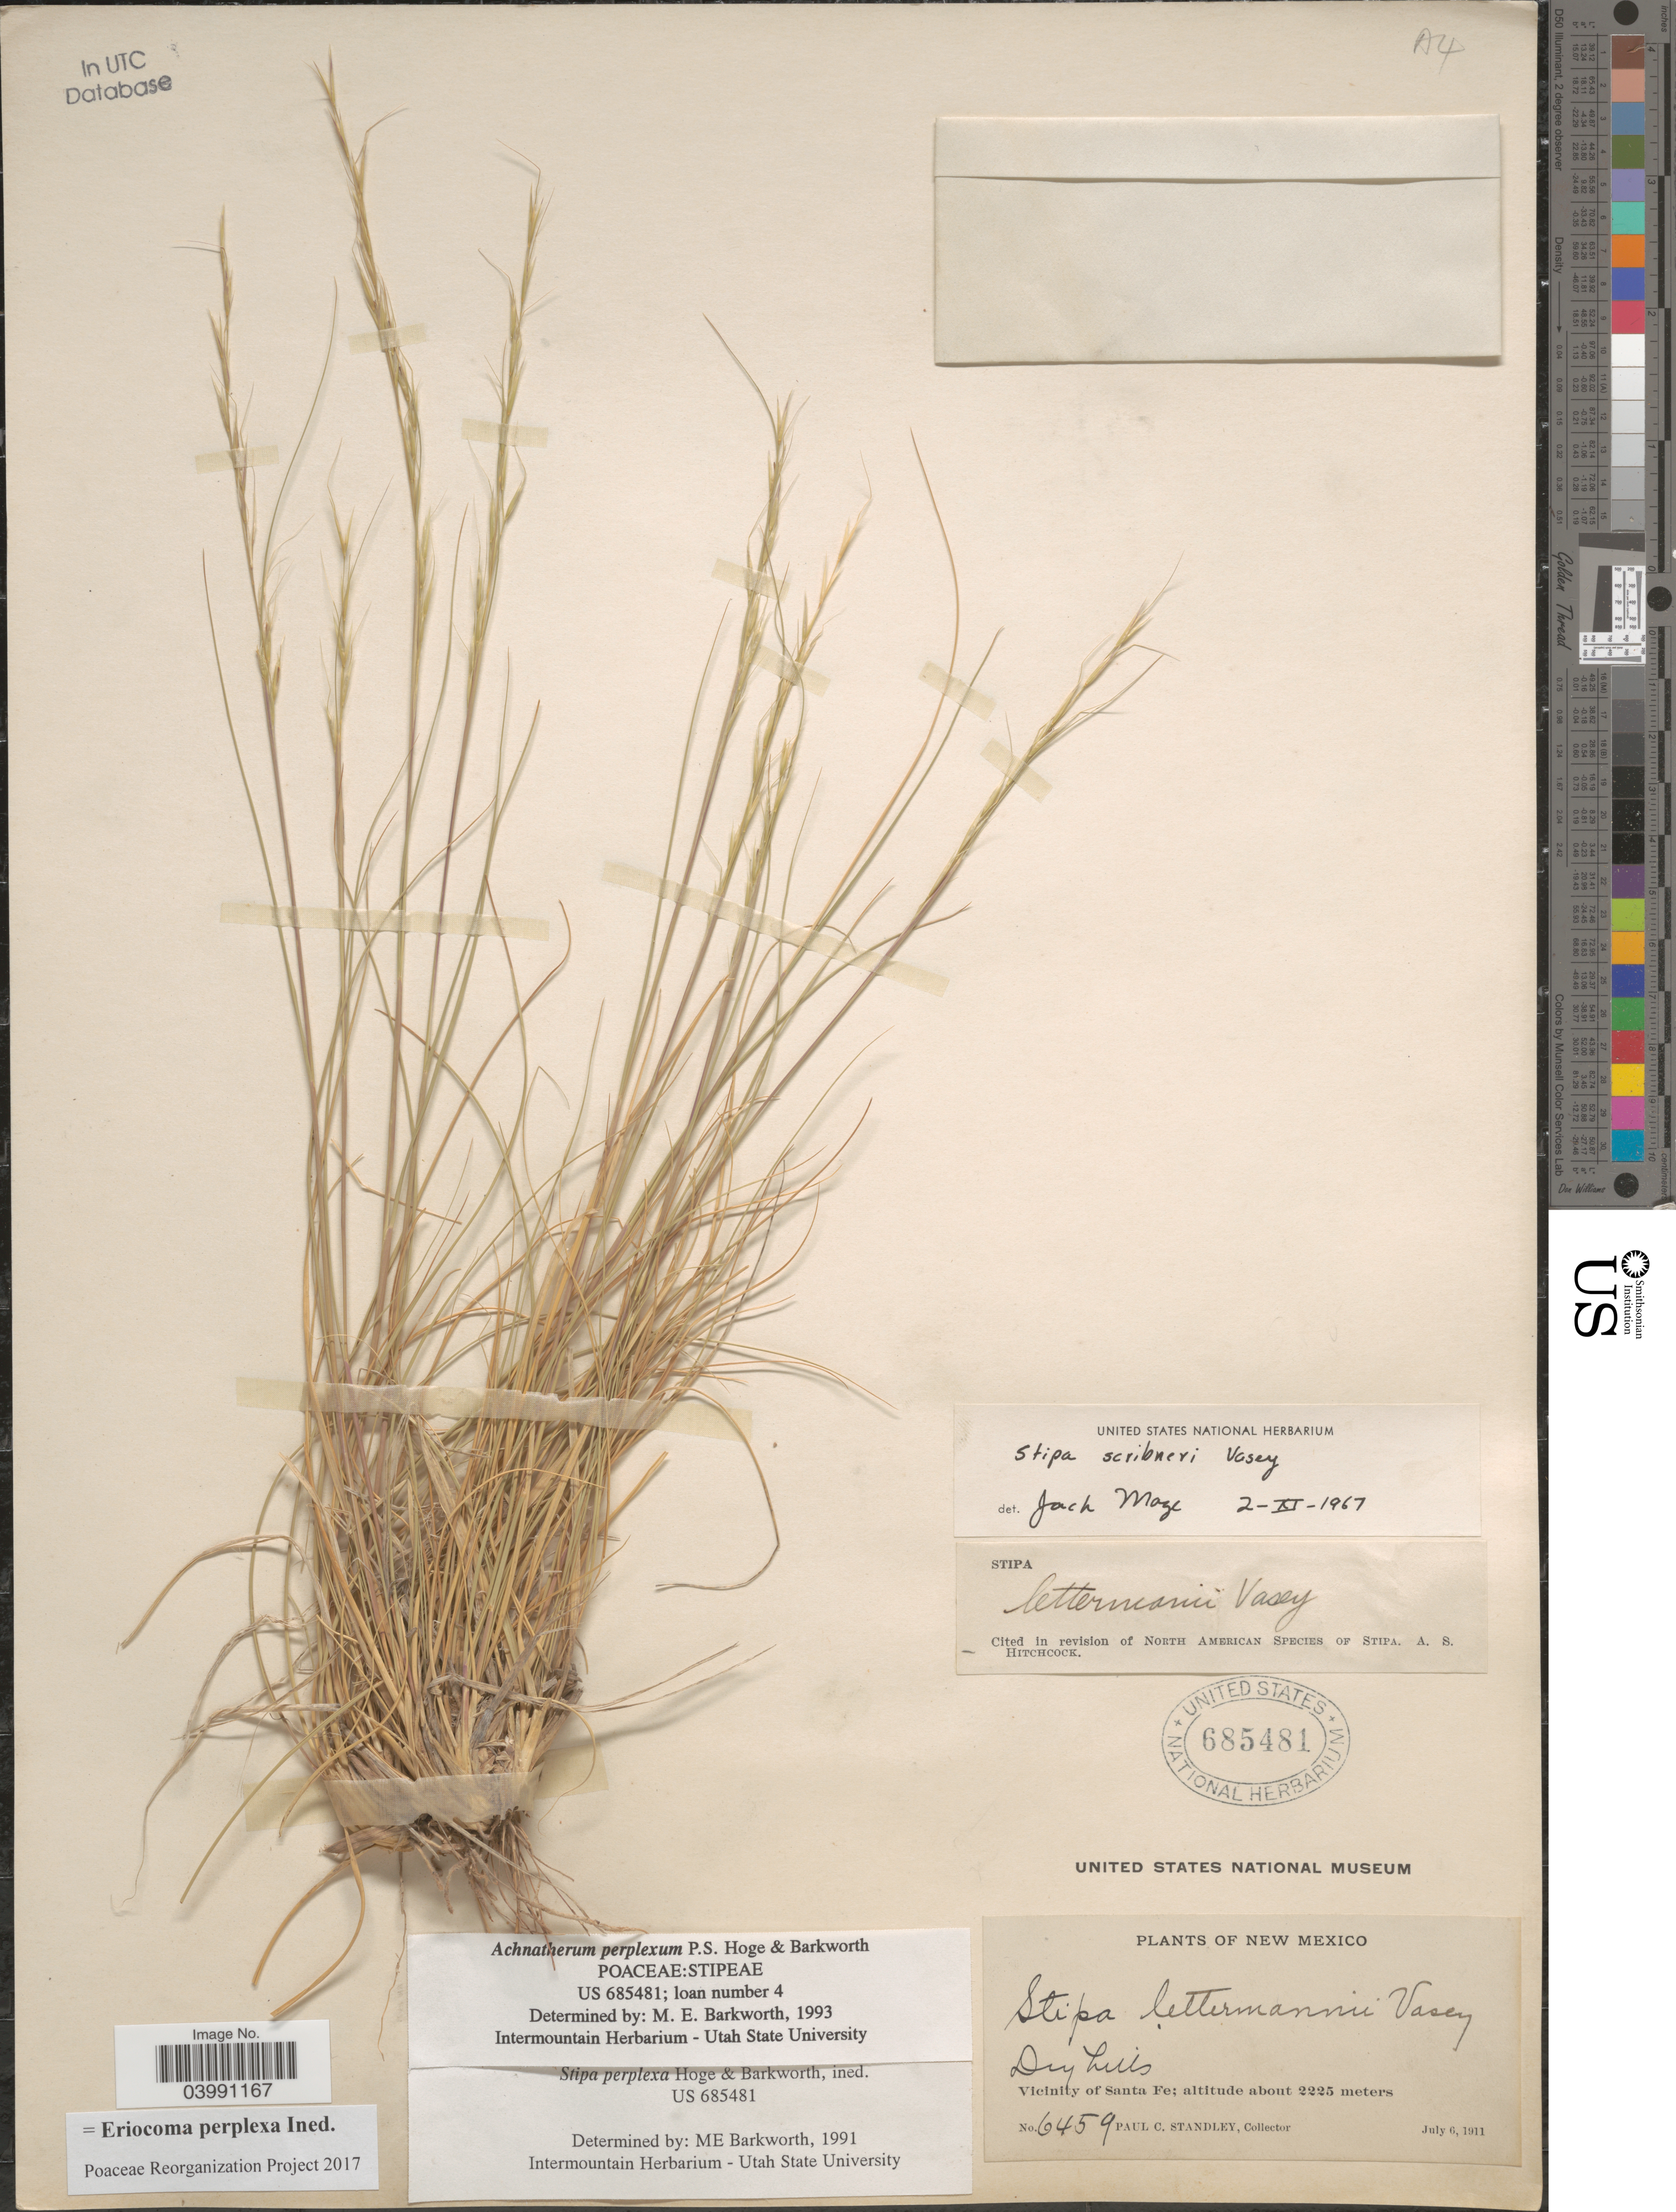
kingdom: Plantae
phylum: Tracheophyta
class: Liliopsida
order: Poales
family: Poaceae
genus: Eriocoma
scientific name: Eriocoma perplexa ined.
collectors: P. C. Standley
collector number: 6459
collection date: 1911-07-06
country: United States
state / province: New Mexico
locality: Vicinity of Santa Fe.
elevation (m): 2225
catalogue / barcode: US 685481